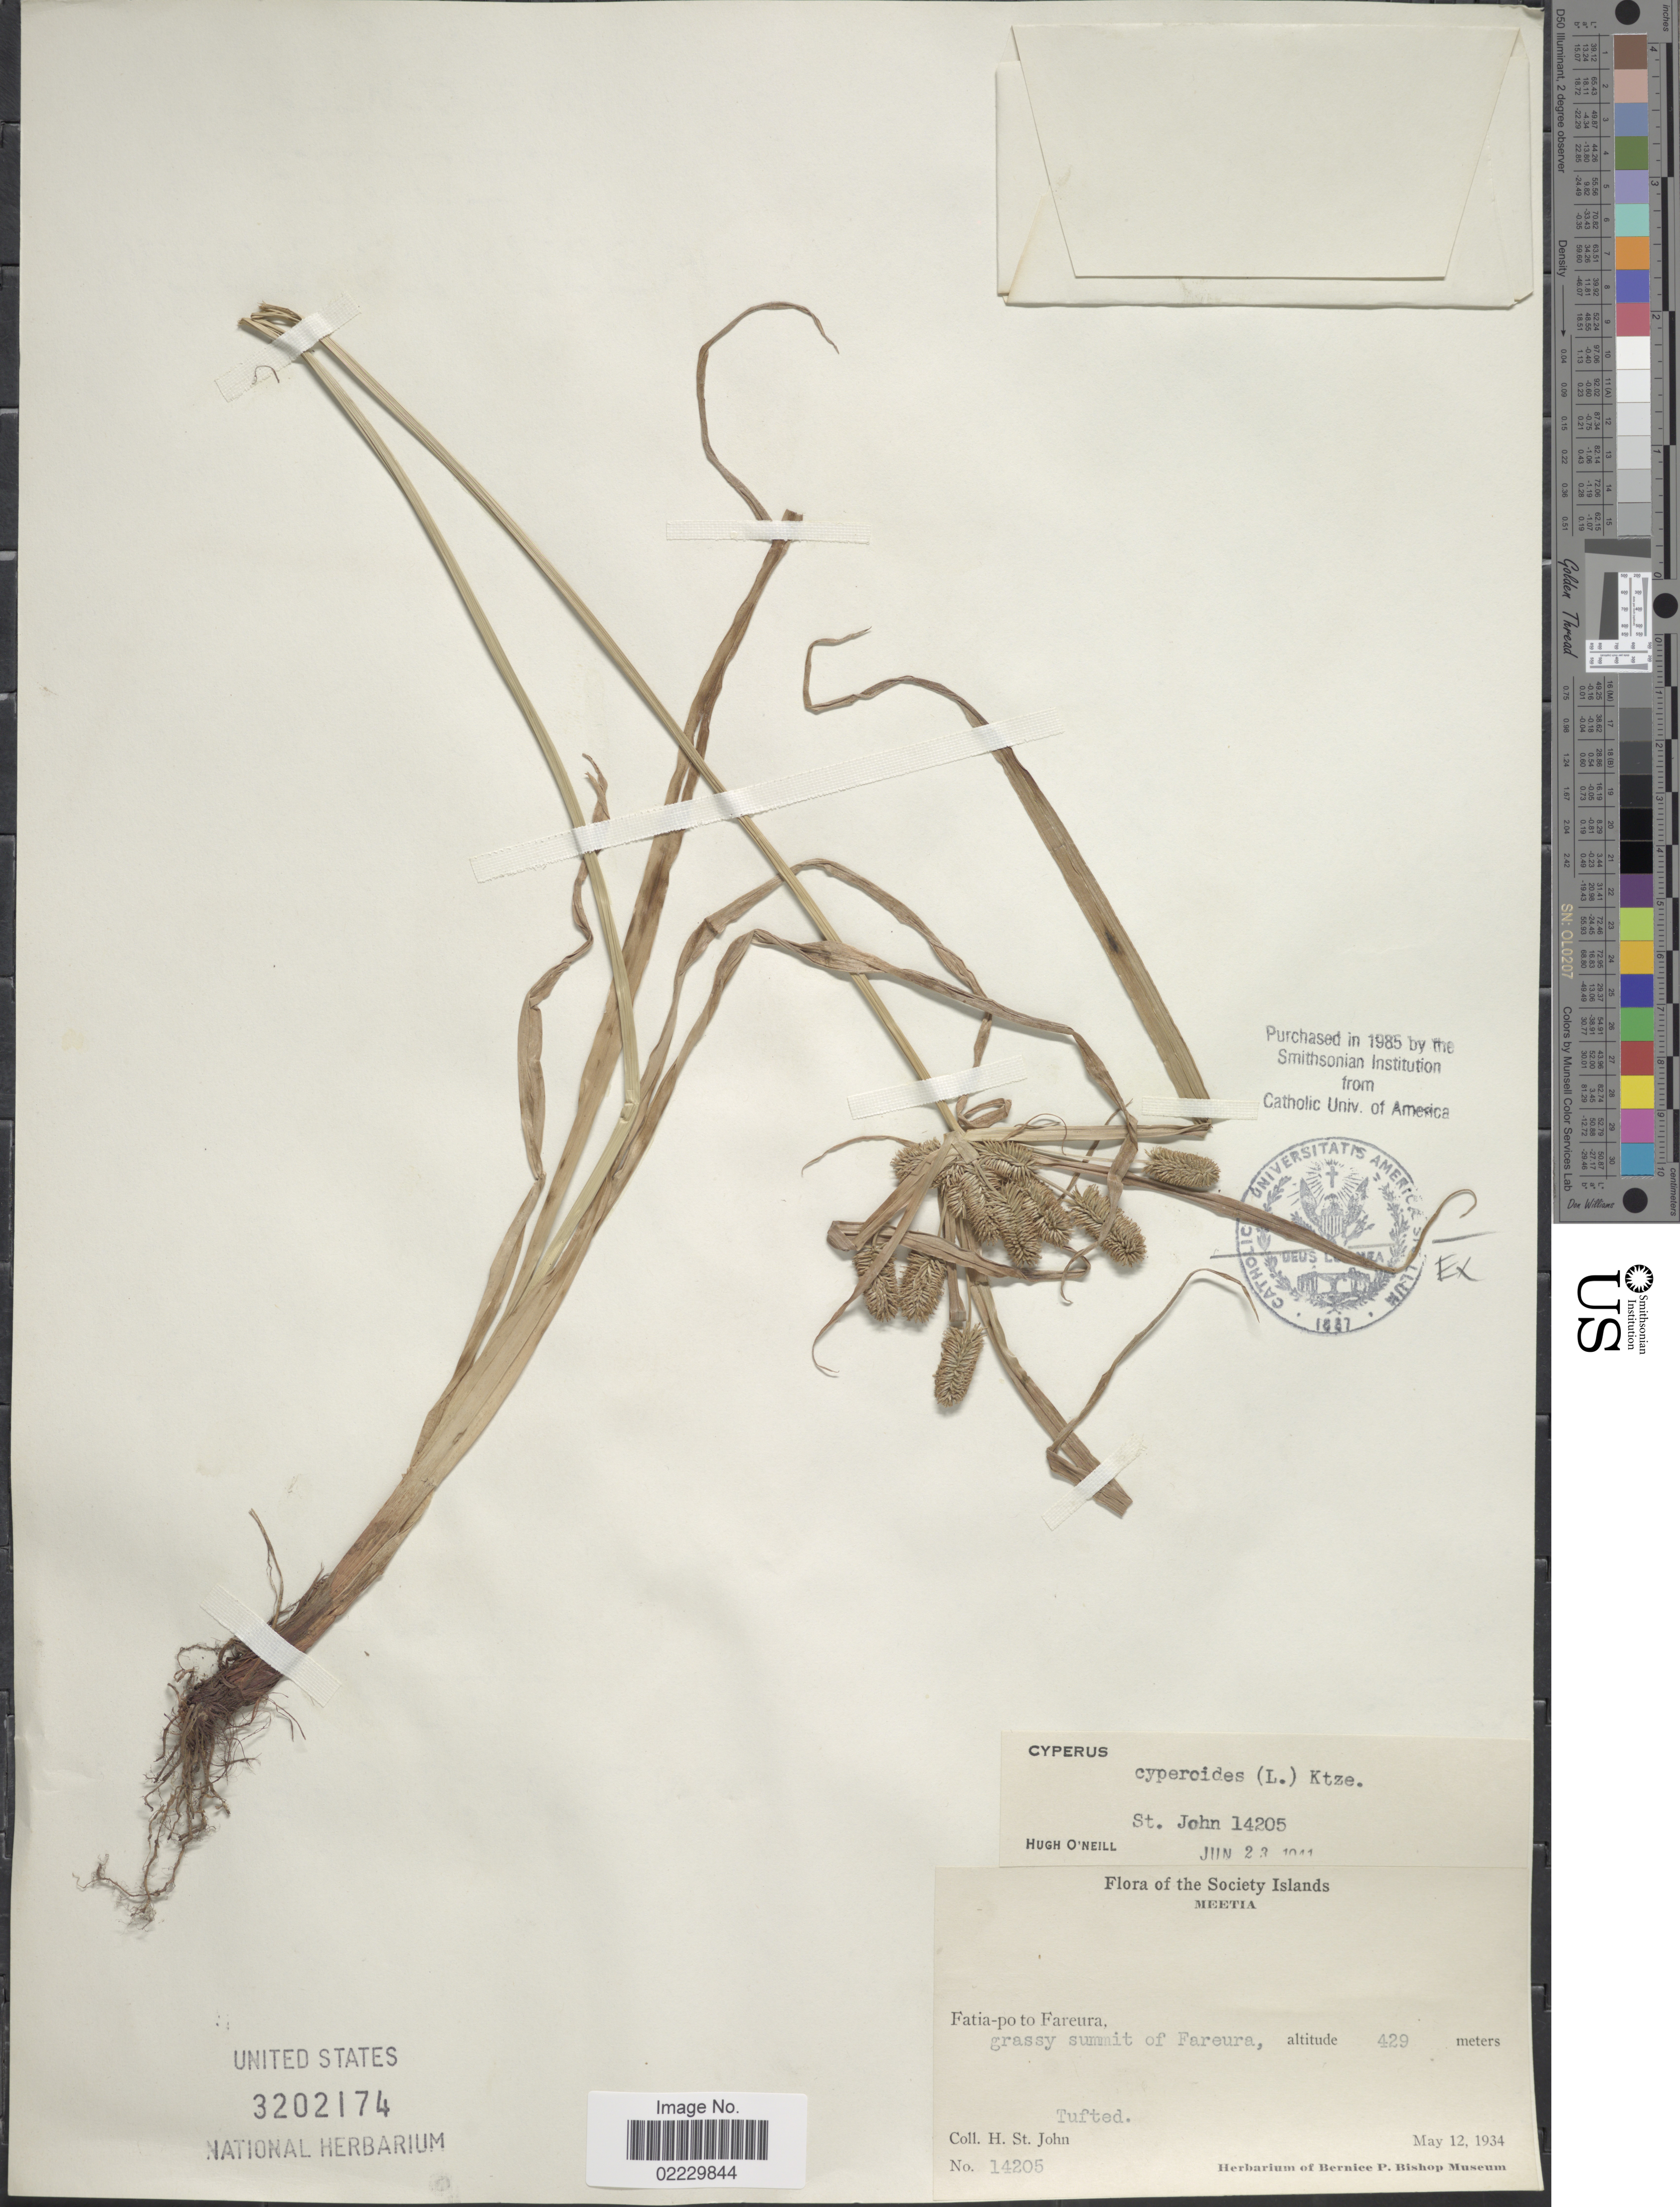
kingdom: Plantae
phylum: Tracheophyta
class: Liliopsida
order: Poales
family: Cyperaceae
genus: Cyperus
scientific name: Cyperus cyperoides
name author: (L.) Kuntze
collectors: H. St. John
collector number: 14205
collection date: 1934-05-12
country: French Polynesia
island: Mehetia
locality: Society Islands. Meetia. Fatia- po to Fareura, grassy summit of Fareura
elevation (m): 429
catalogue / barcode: US 3202174